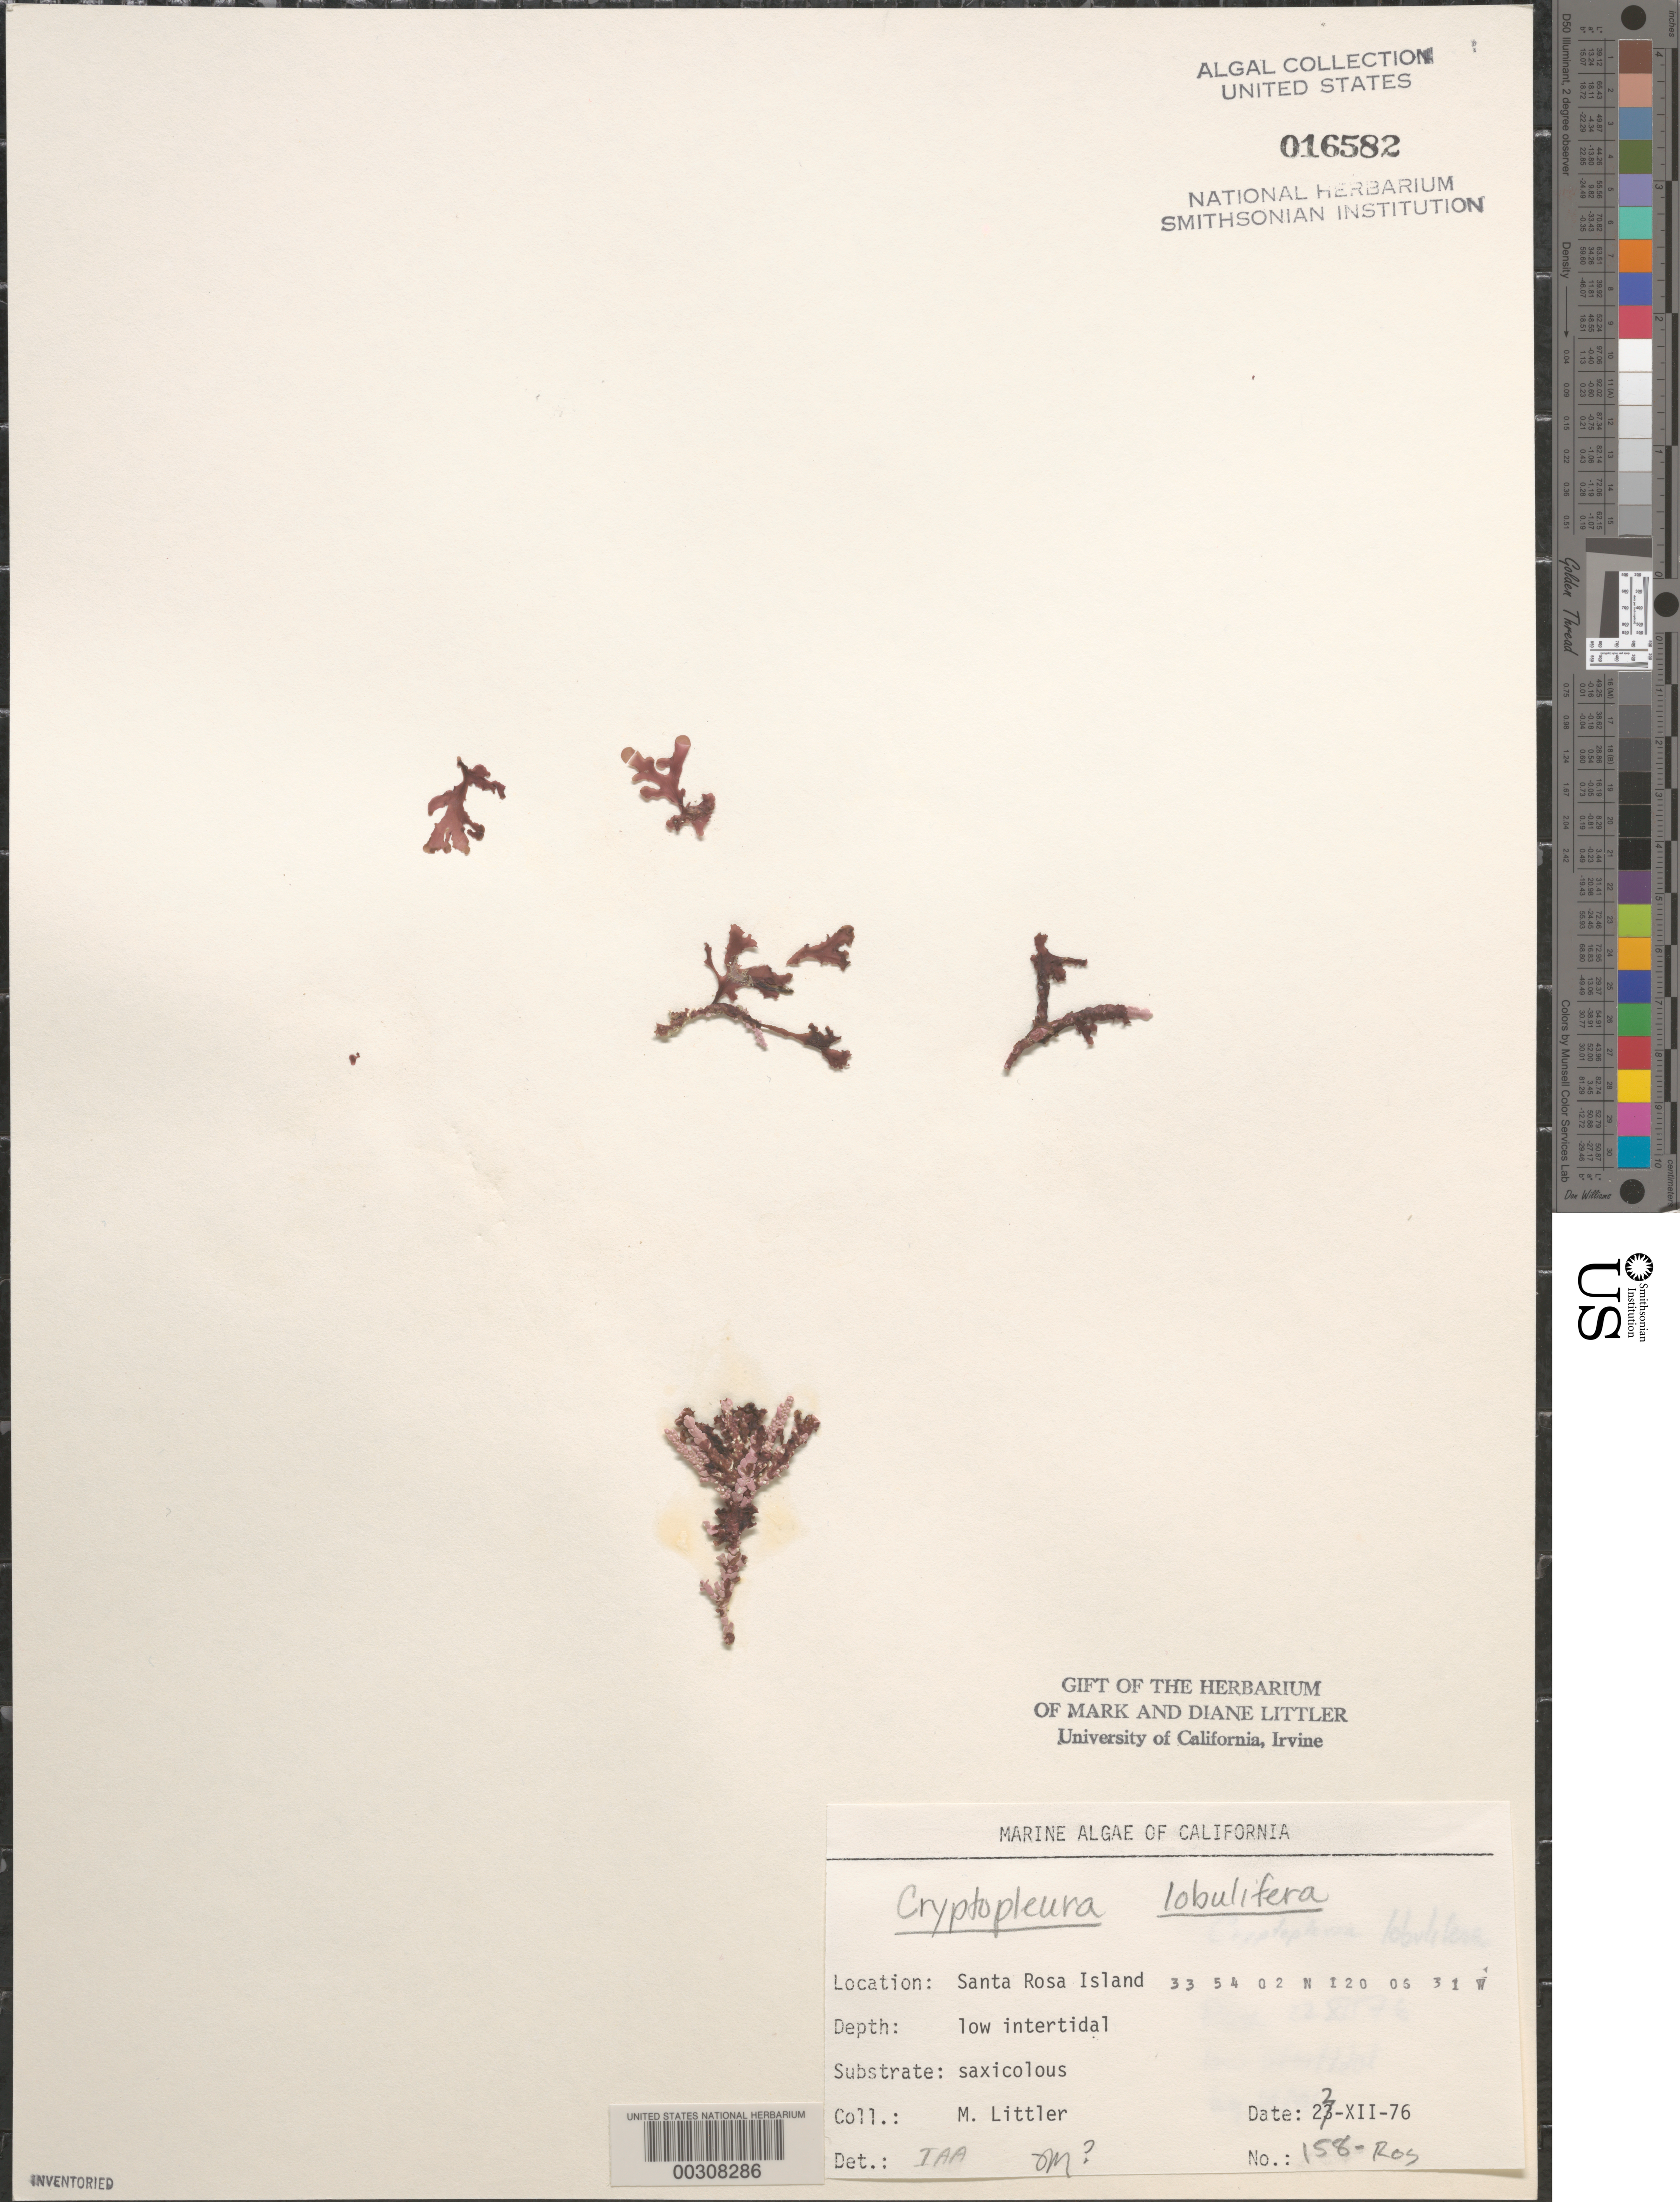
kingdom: Plantae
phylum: Rhodophyta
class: Florideophyceae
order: Ceramiales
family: Delesseriaceae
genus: Cryptopleura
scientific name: Cryptopleura lobulifera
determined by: Abbott, I. A.; Murray, S. N.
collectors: M. M. Littler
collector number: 158-ROS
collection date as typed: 22 Dec 1976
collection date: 1976-12-22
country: United States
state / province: California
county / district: Santa Barbara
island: Santa Rosa Island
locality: Johnson's Lee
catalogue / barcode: US 16582